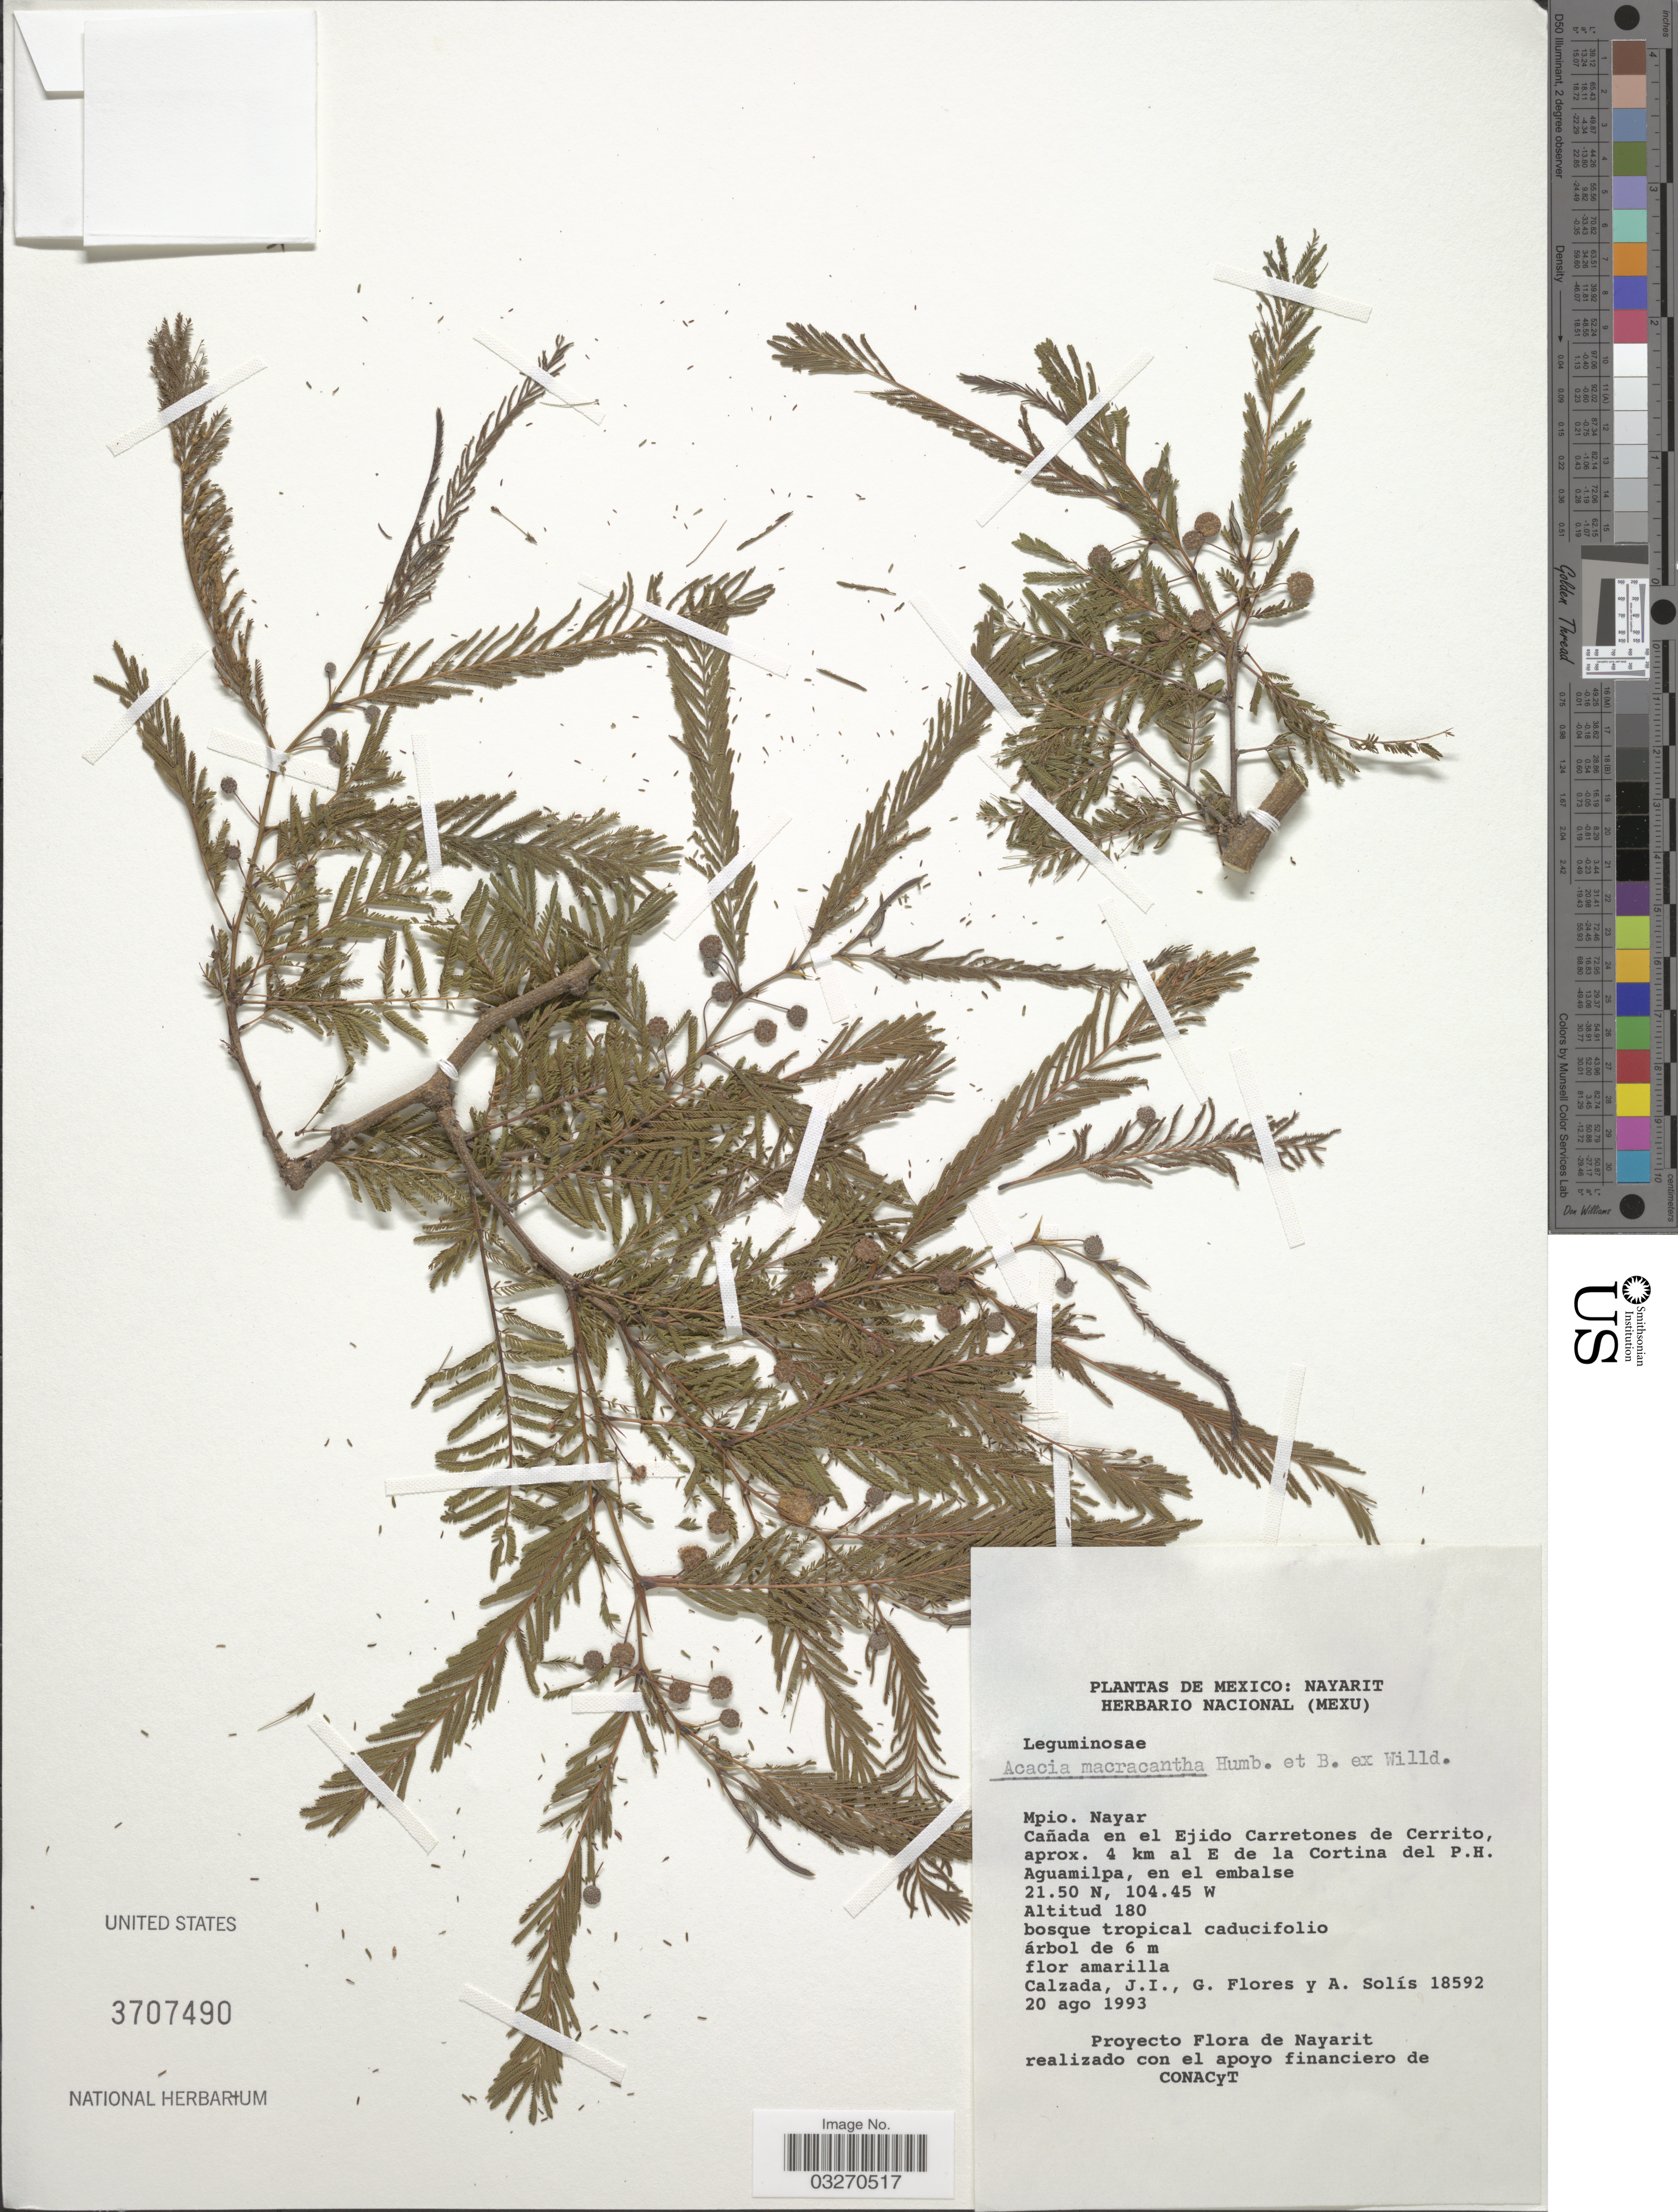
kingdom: Plantae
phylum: Tracheophyta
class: Magnoliopsida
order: Fabales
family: Fabaceae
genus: Acacia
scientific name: Acacia macracantha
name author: Humb. & Bonpl. ex Willd.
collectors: J. I. Calzada, G. Flores F. & A. Solis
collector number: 18592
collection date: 1993-08-20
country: Mexico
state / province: Nayarit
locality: Mpio. Nayar. Cañada en el Ejido Carretones de Cerrito, aprox. 4 km al E de la Cortina del P.H. Aguamilpa, en el embalse.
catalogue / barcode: US 3707490